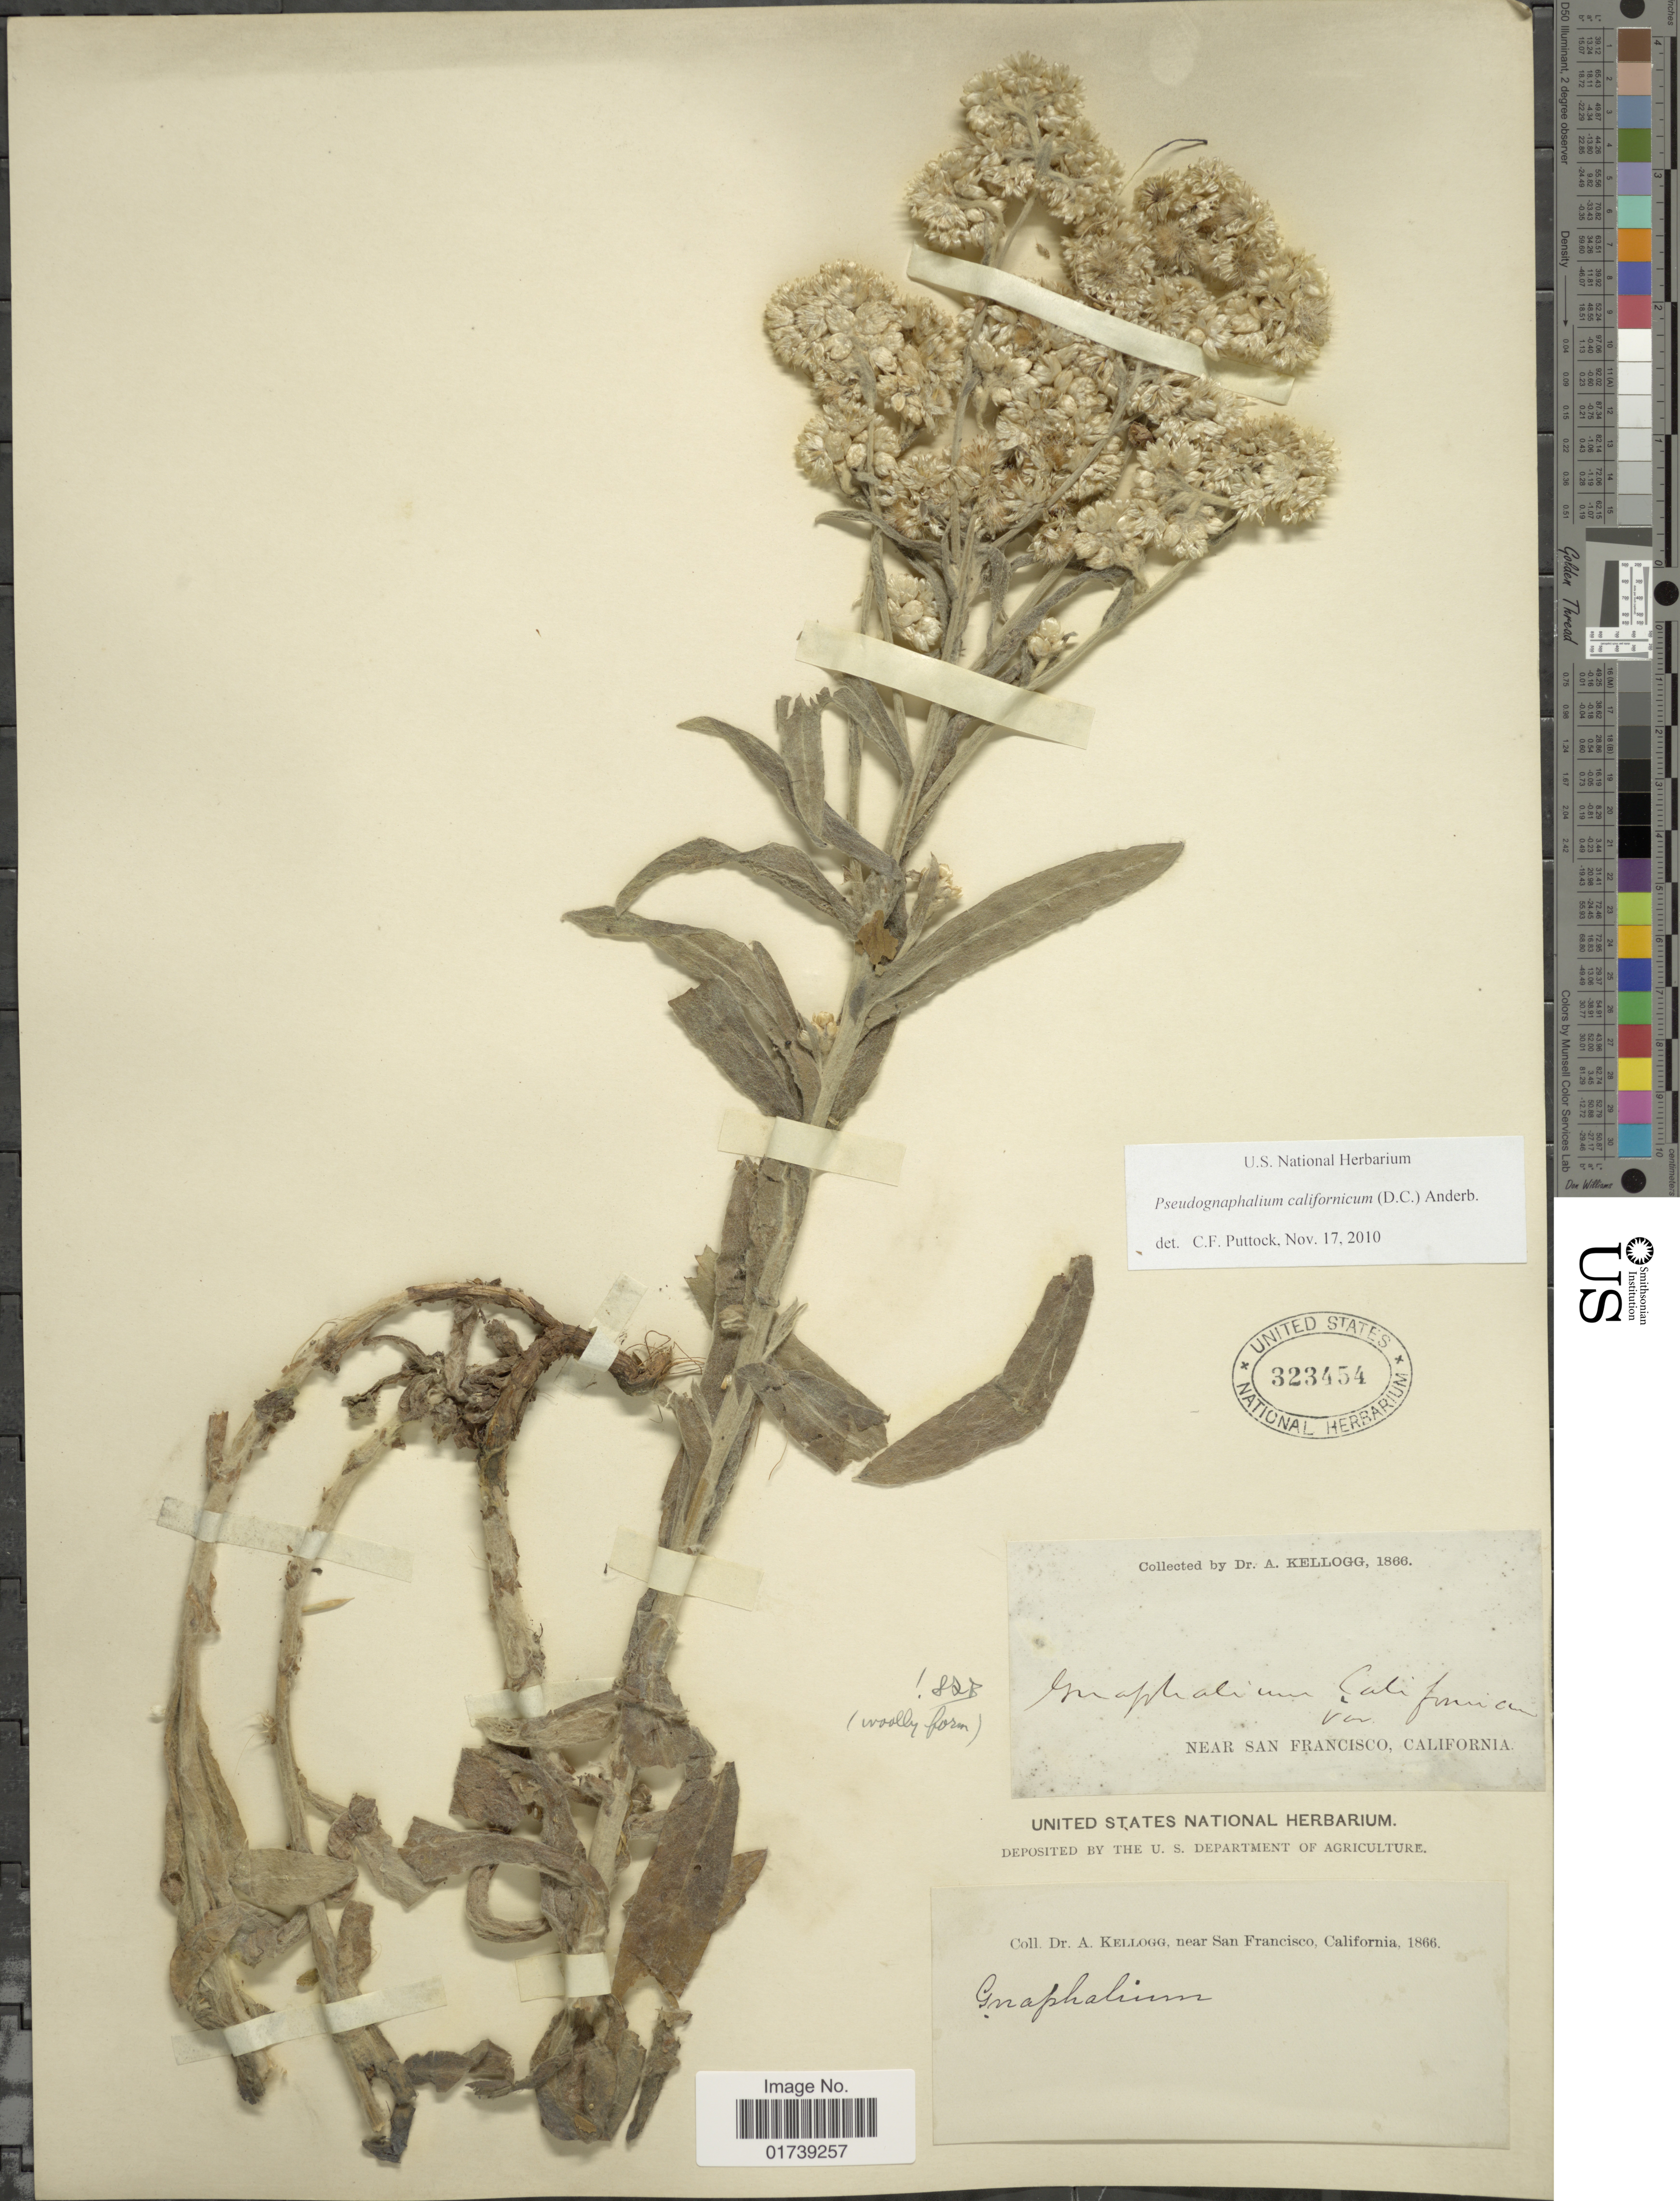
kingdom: Plantae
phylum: Tracheophyta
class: Magnoliopsida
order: Asterales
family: Asteraceae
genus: Pseudognaphalium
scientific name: Pseudognaphalium californicum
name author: (DC.) Anderb.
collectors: A. Kellogg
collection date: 1866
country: United States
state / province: California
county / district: San Francisco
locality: Near San Francisco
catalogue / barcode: US 323454